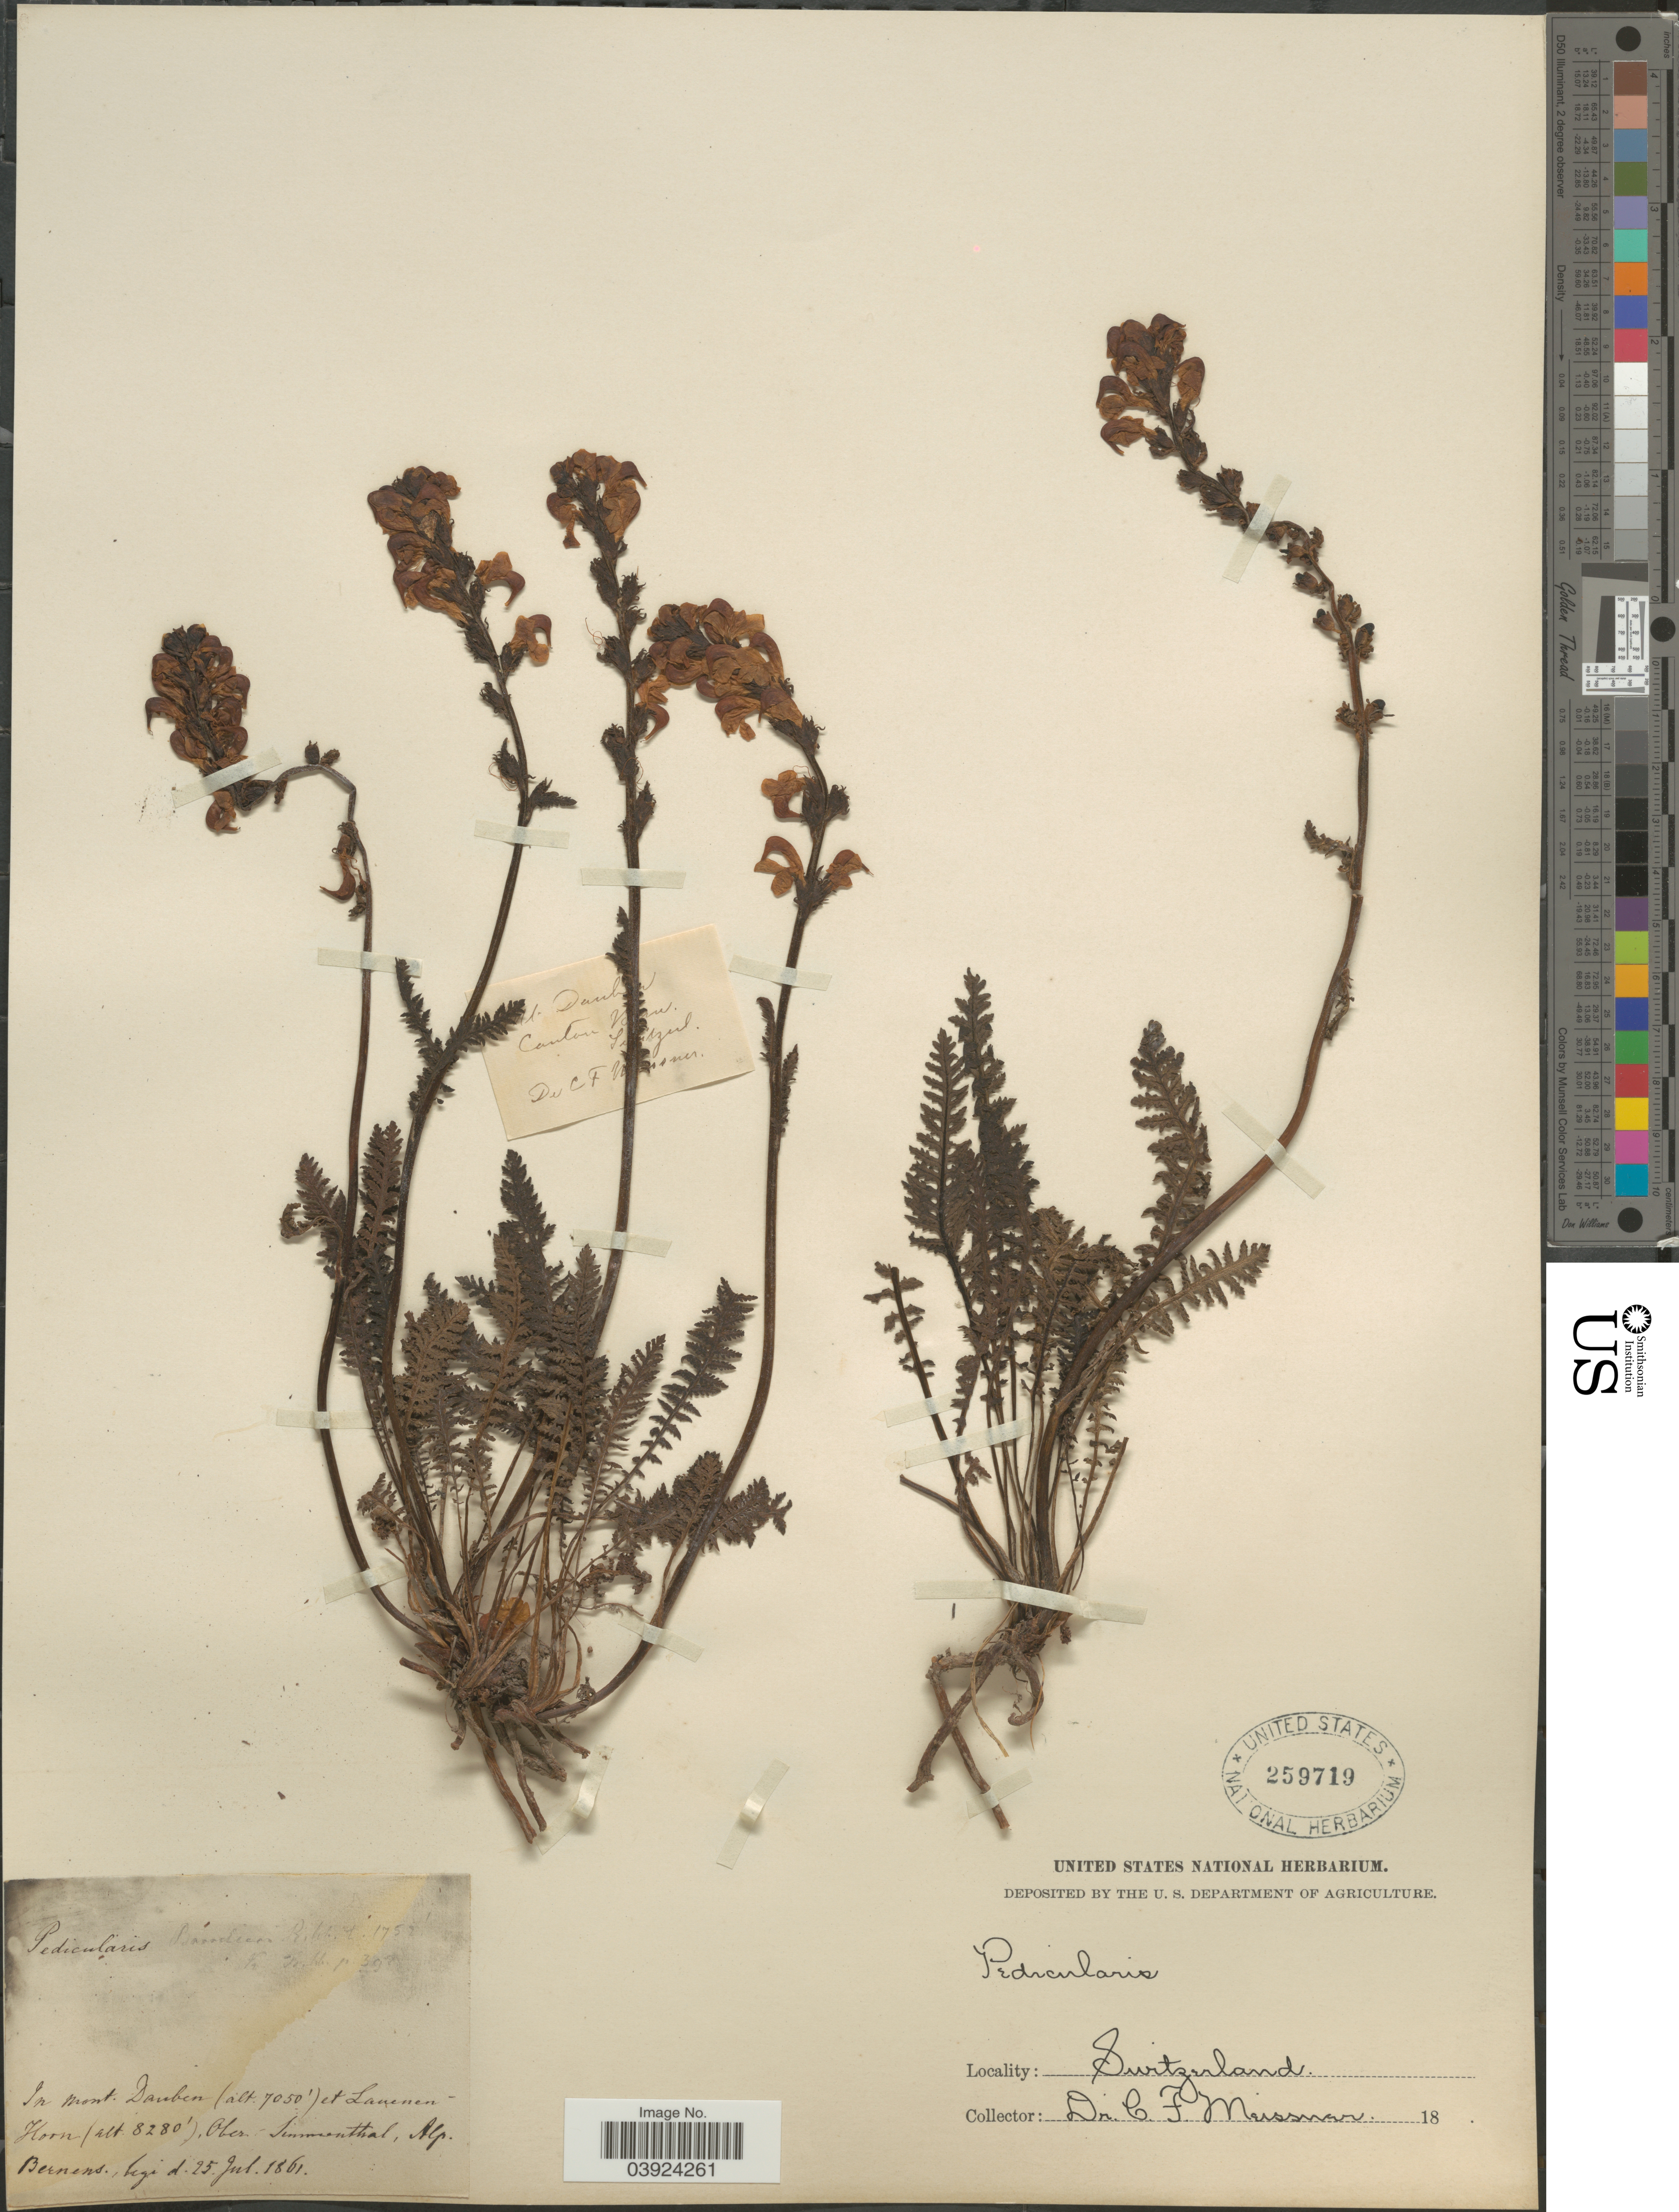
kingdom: Plantae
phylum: Tracheophyta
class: Magnoliopsida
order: Lamiales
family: Orobanchaceae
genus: Pedicularis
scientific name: Pedicularis sp.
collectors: C. F. W. Meissner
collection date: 1861-07-25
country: Switzerland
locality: In mont. Dauben et Lauenen Horn, Ober. Simmenthal, Alp. Bernens.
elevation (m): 2149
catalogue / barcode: US 259719